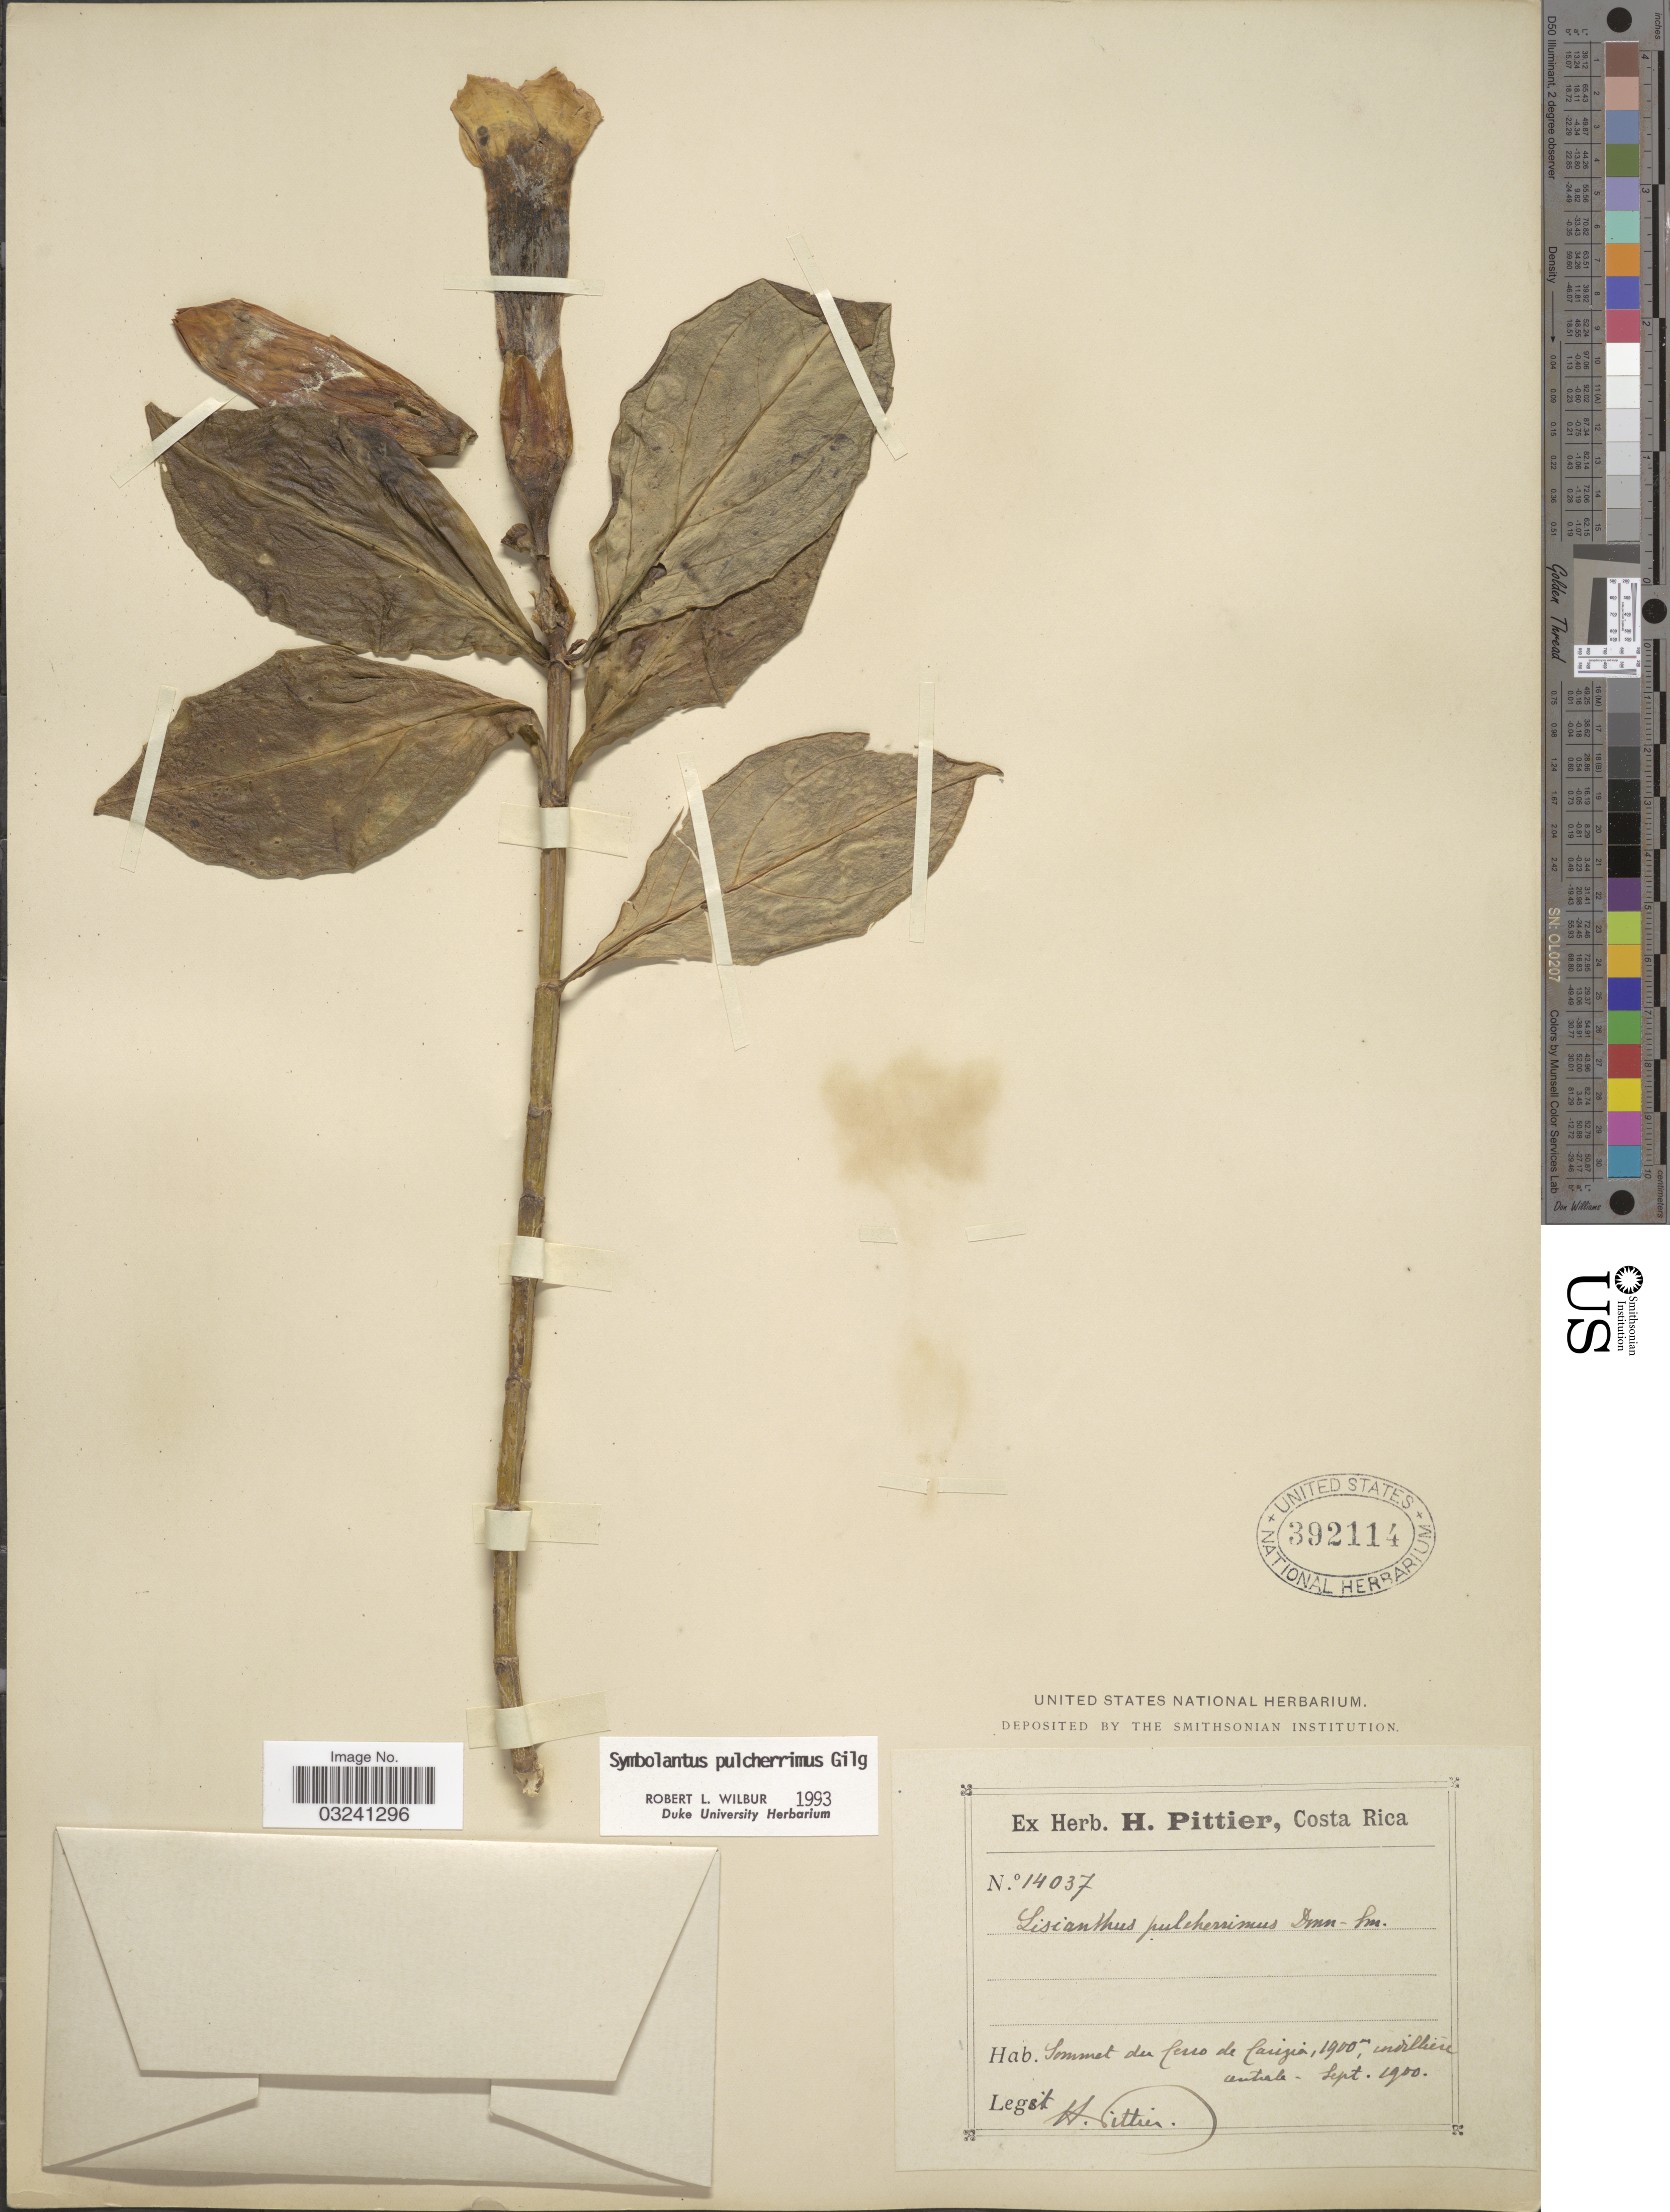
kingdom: Plantae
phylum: Tracheophyta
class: Magnoliopsida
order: Gentianales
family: Gentianaceae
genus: Symbolanthus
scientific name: Symbolanthus pulcherrimus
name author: Gilg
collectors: H. F. Pittier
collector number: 14037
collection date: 1900-09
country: Costa Rica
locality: Sommet du Cerro de Carizia, cordillierè centrale.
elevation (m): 1900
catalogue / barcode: US 392114